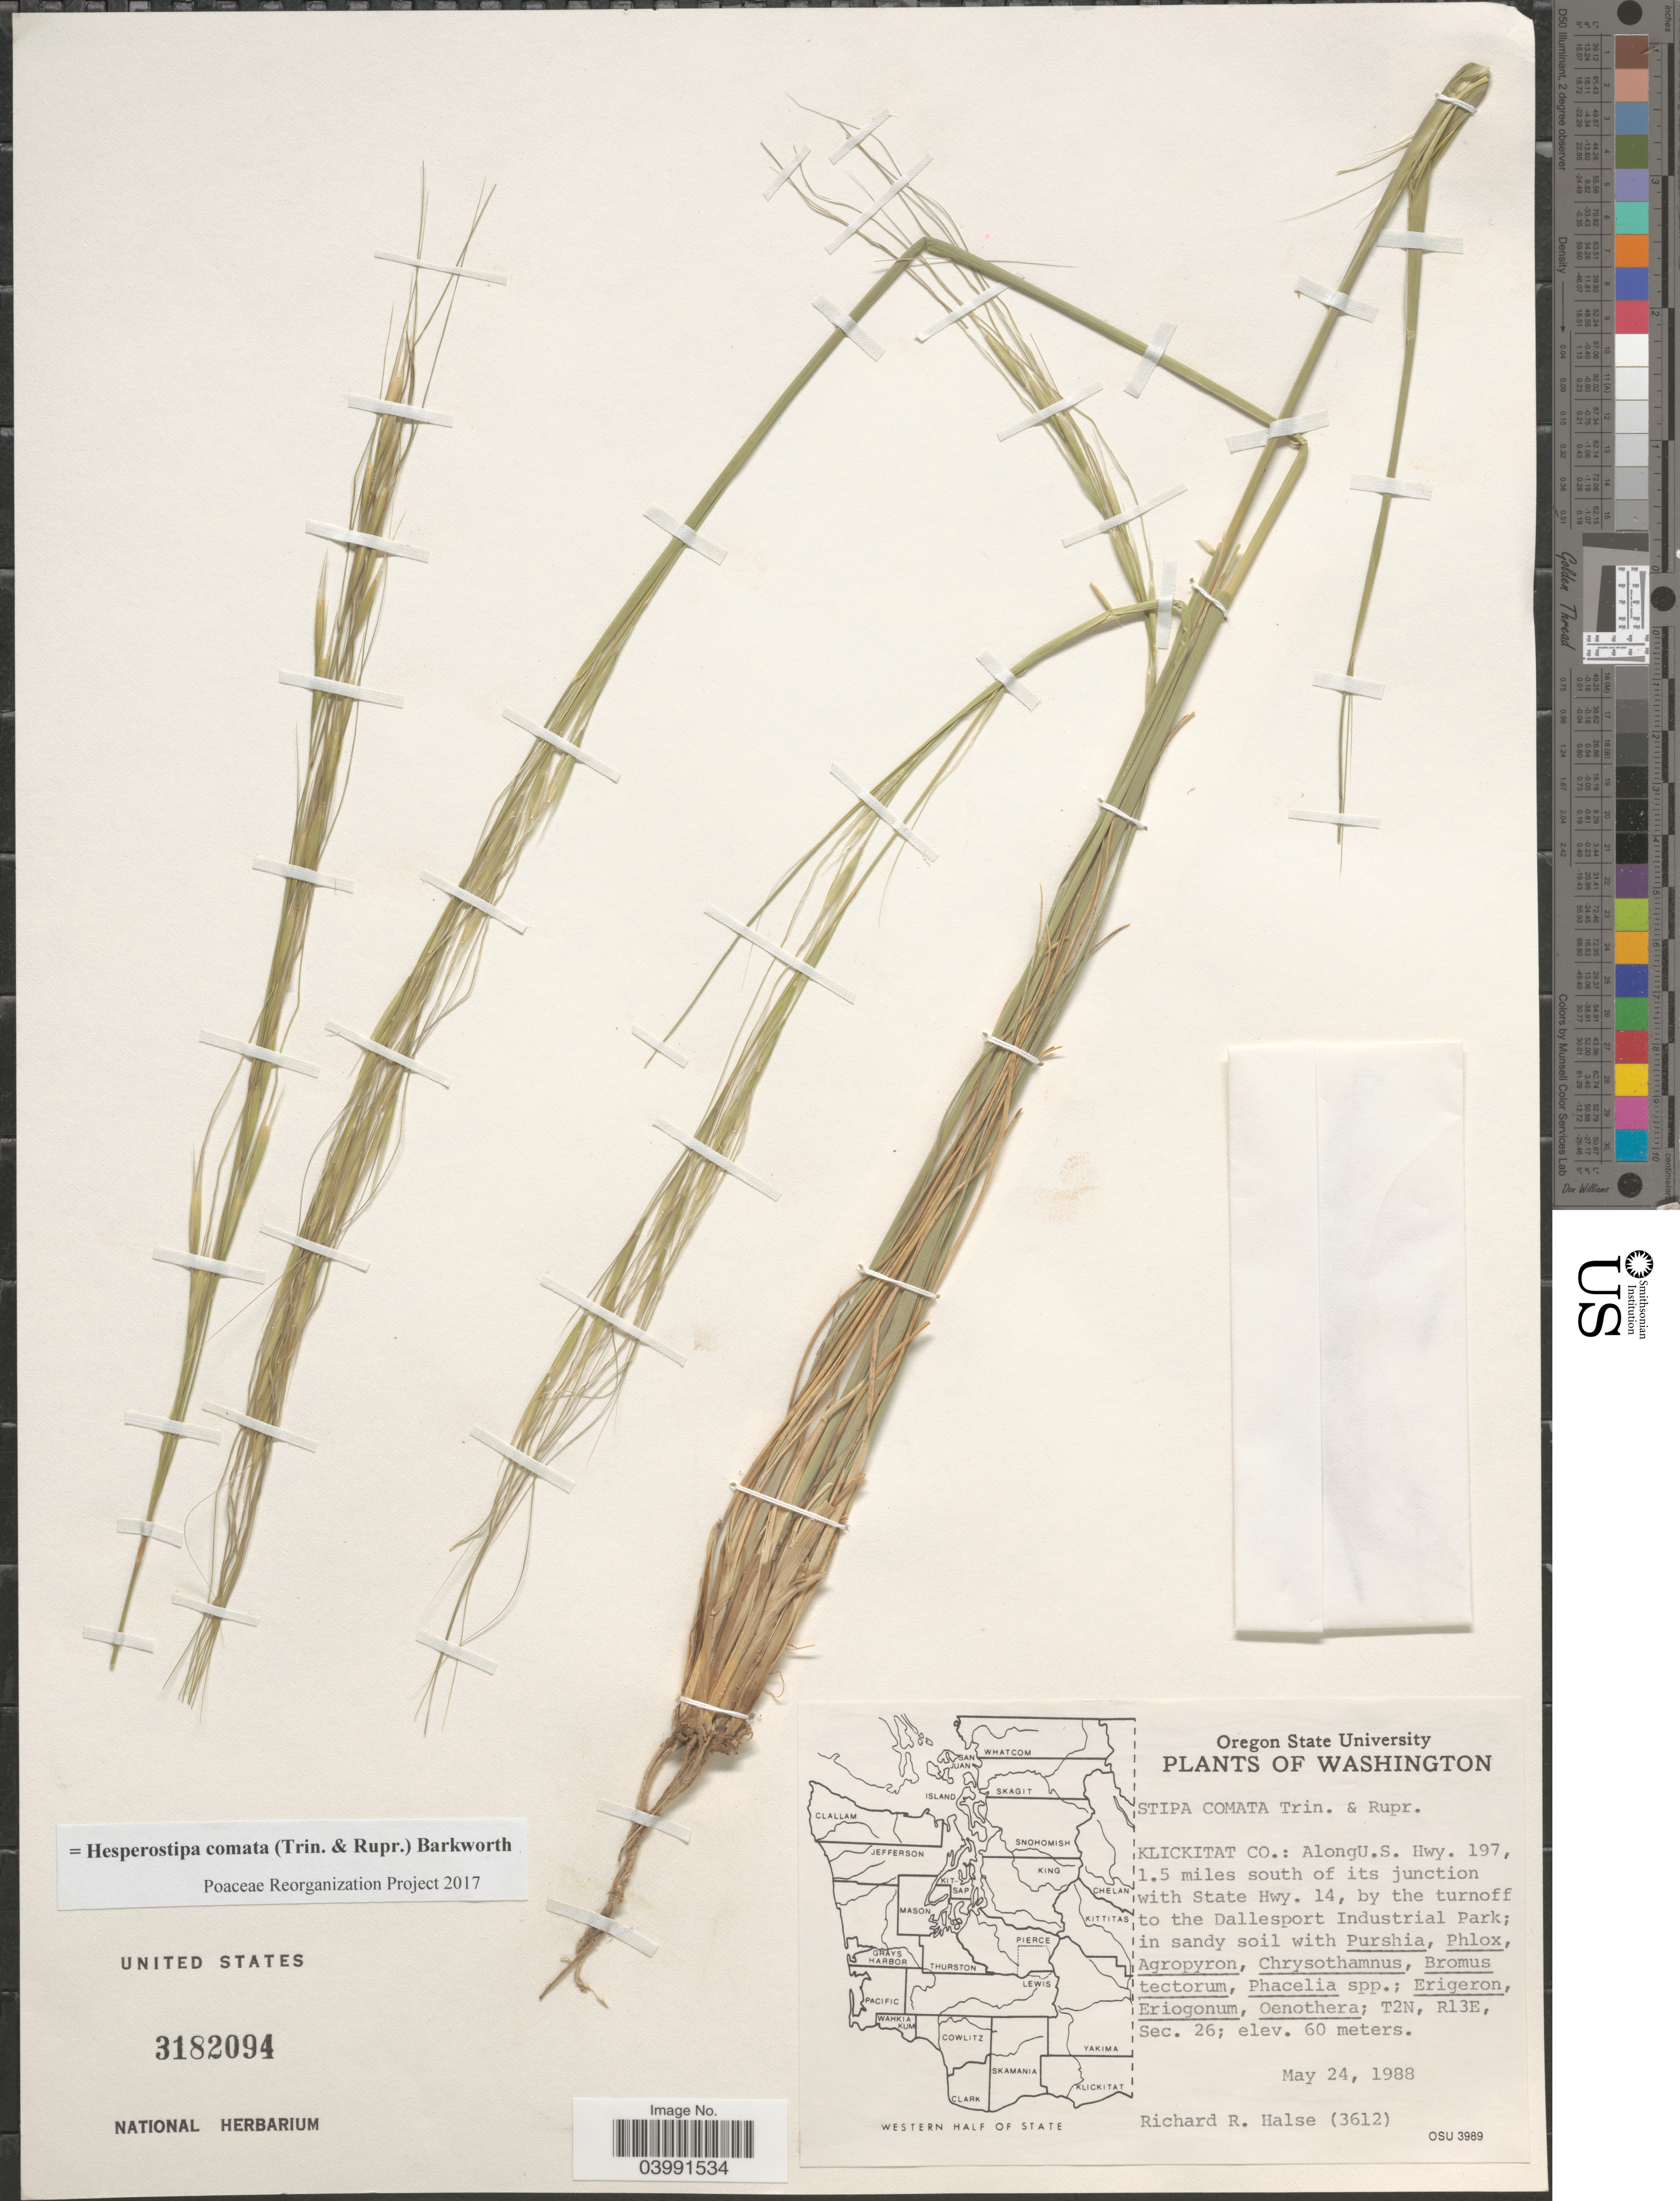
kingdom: Plantae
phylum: Tracheophyta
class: Liliopsida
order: Poales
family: Poaceae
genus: Hesperostipa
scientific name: Hesperostipa comata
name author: (Trin. & Rupr.) Barkworth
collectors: R. Halse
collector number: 3612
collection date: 1988-05-24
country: United States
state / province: Washington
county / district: Klickitat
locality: Klickitat Co.: AlongU.S. Hwy. 197, 1.5 miles south of its junction with State Hwy. 14, by the turnoff to the Dallesport Industrial Park. T2N, R13E, Sec. 26.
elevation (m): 60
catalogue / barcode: US 3182094